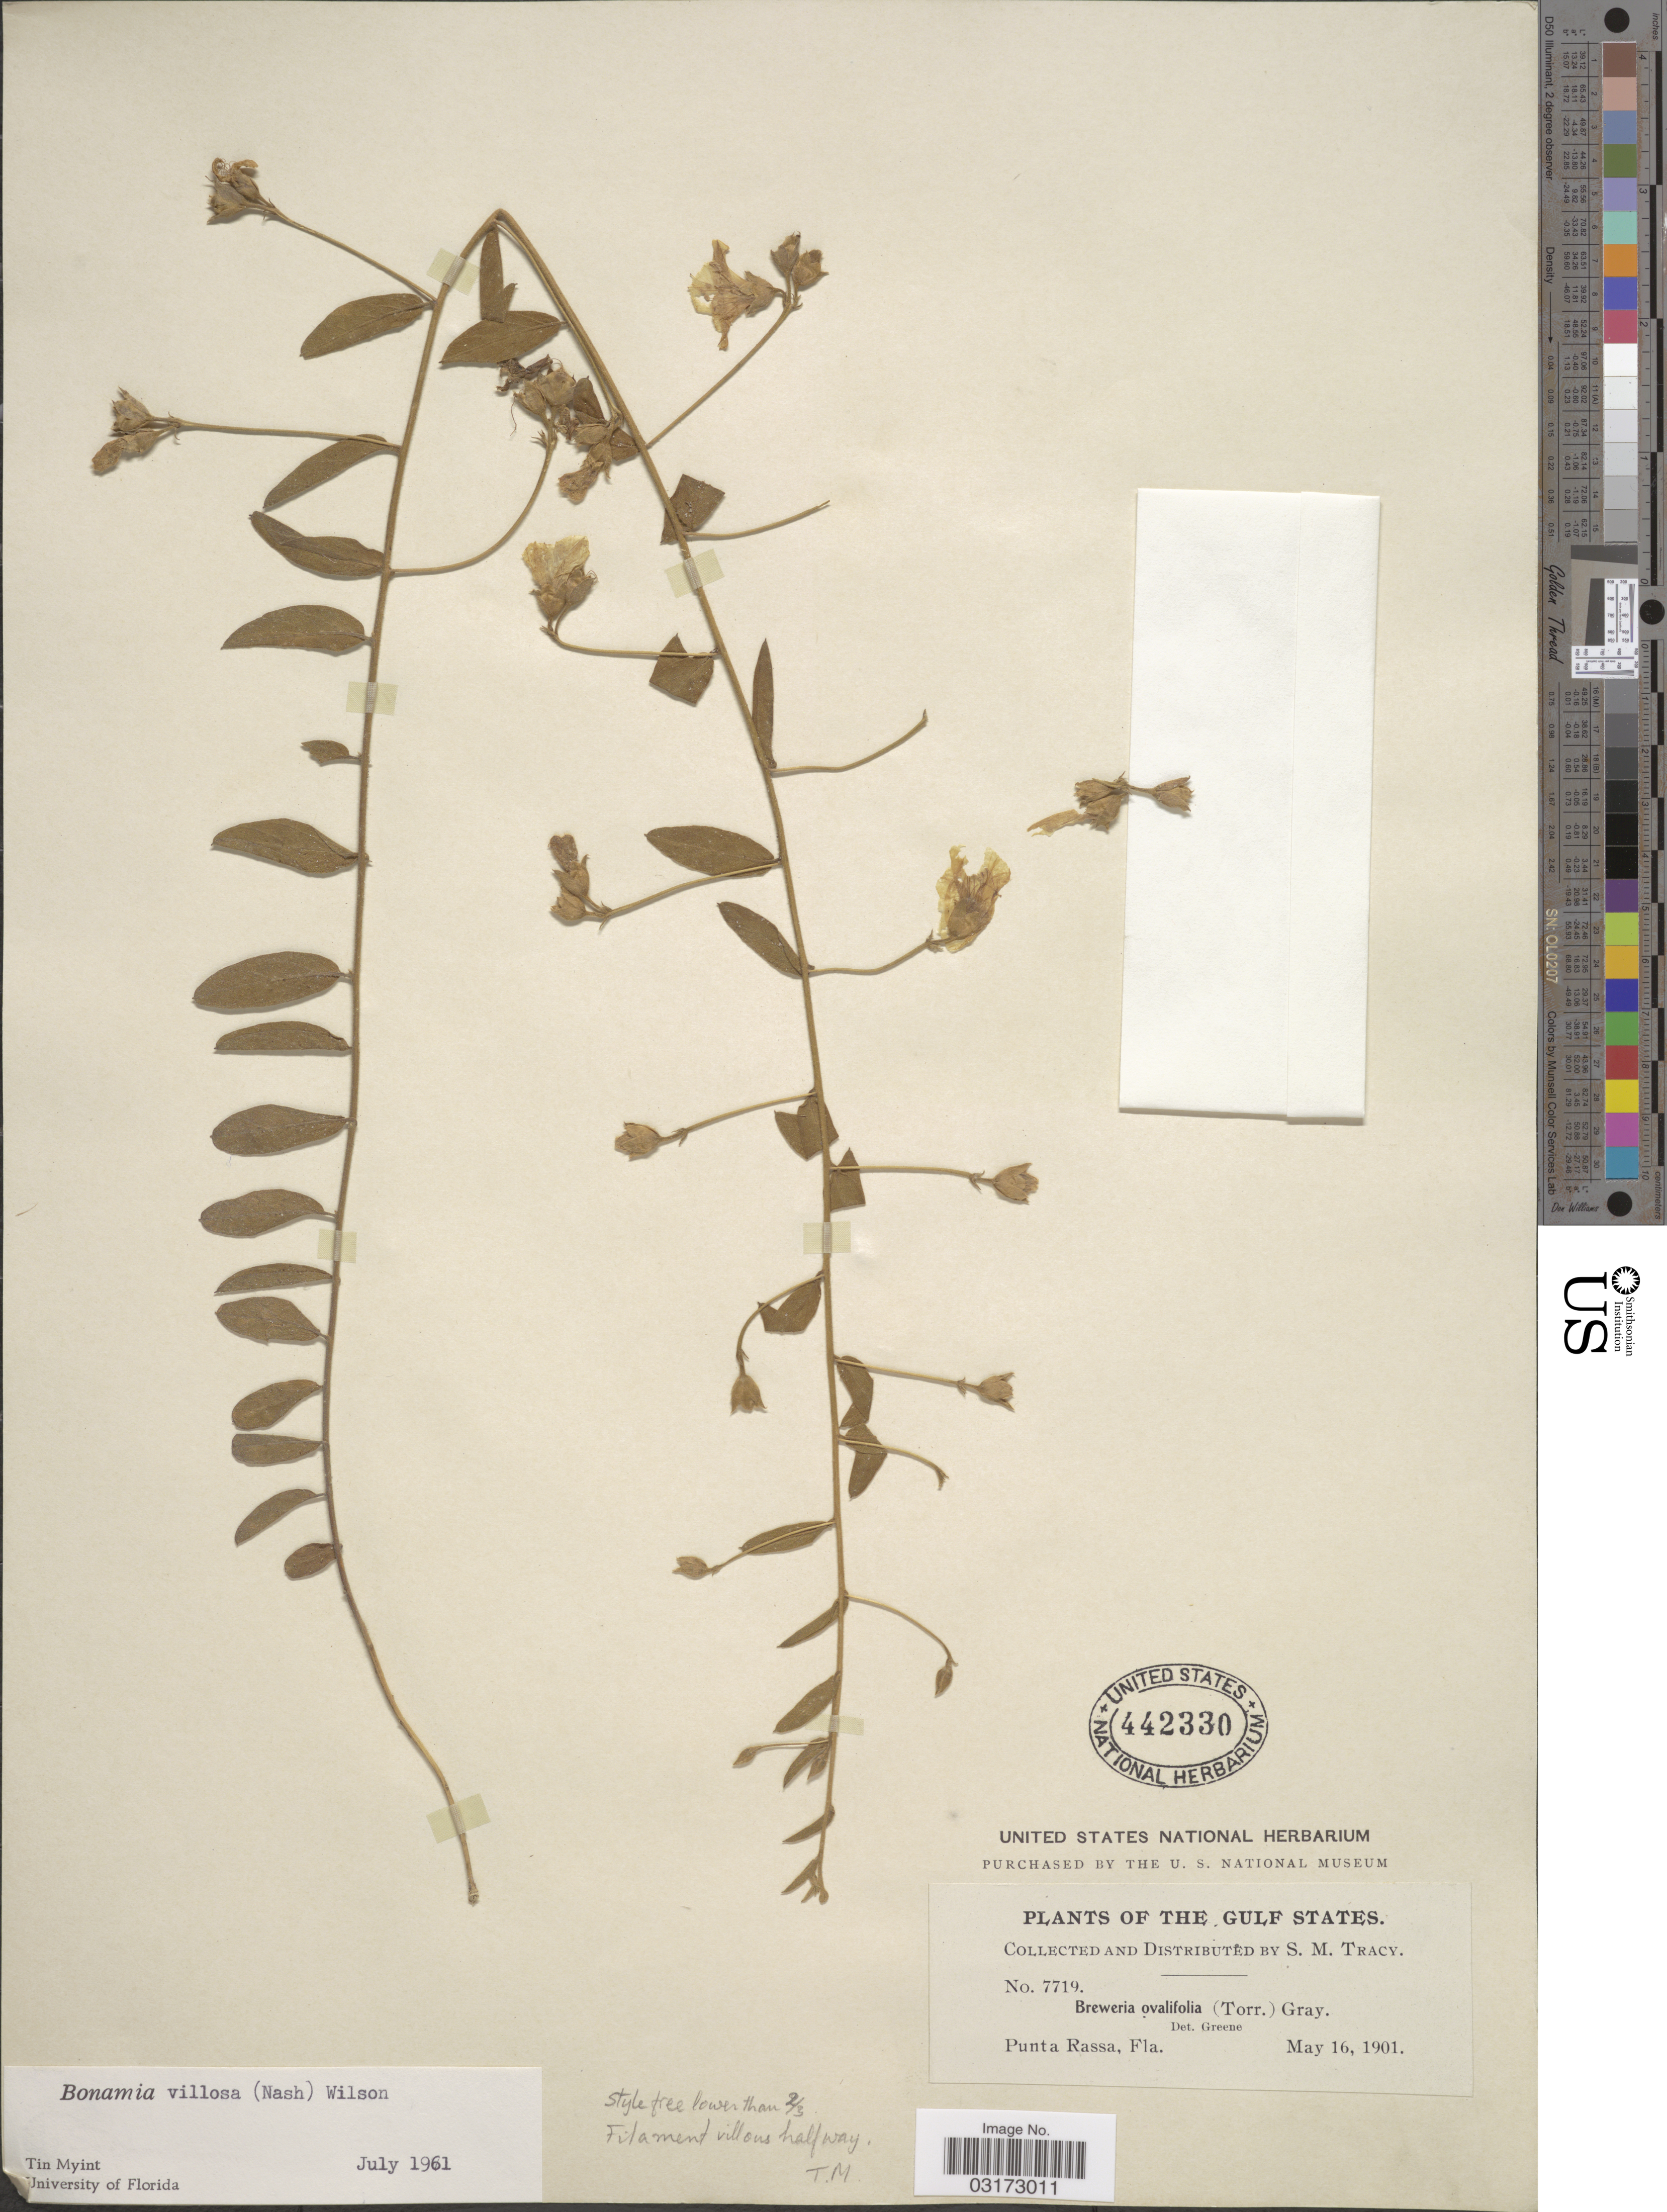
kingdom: Plantae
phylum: Tracheophyta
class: Magnoliopsida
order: Solanales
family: Convolvulaceae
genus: Stylisma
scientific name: Stylisma villosa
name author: (Nash) House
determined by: Strong, Mark T., (BOT), Smithsonian Institution - National Museum of Natural History (UNITED STATES)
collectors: S. M. Tracy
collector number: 7719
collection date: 1901-05-16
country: United States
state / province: Florida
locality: The Gulf States. Punta Rassa, Fla.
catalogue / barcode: US 442330